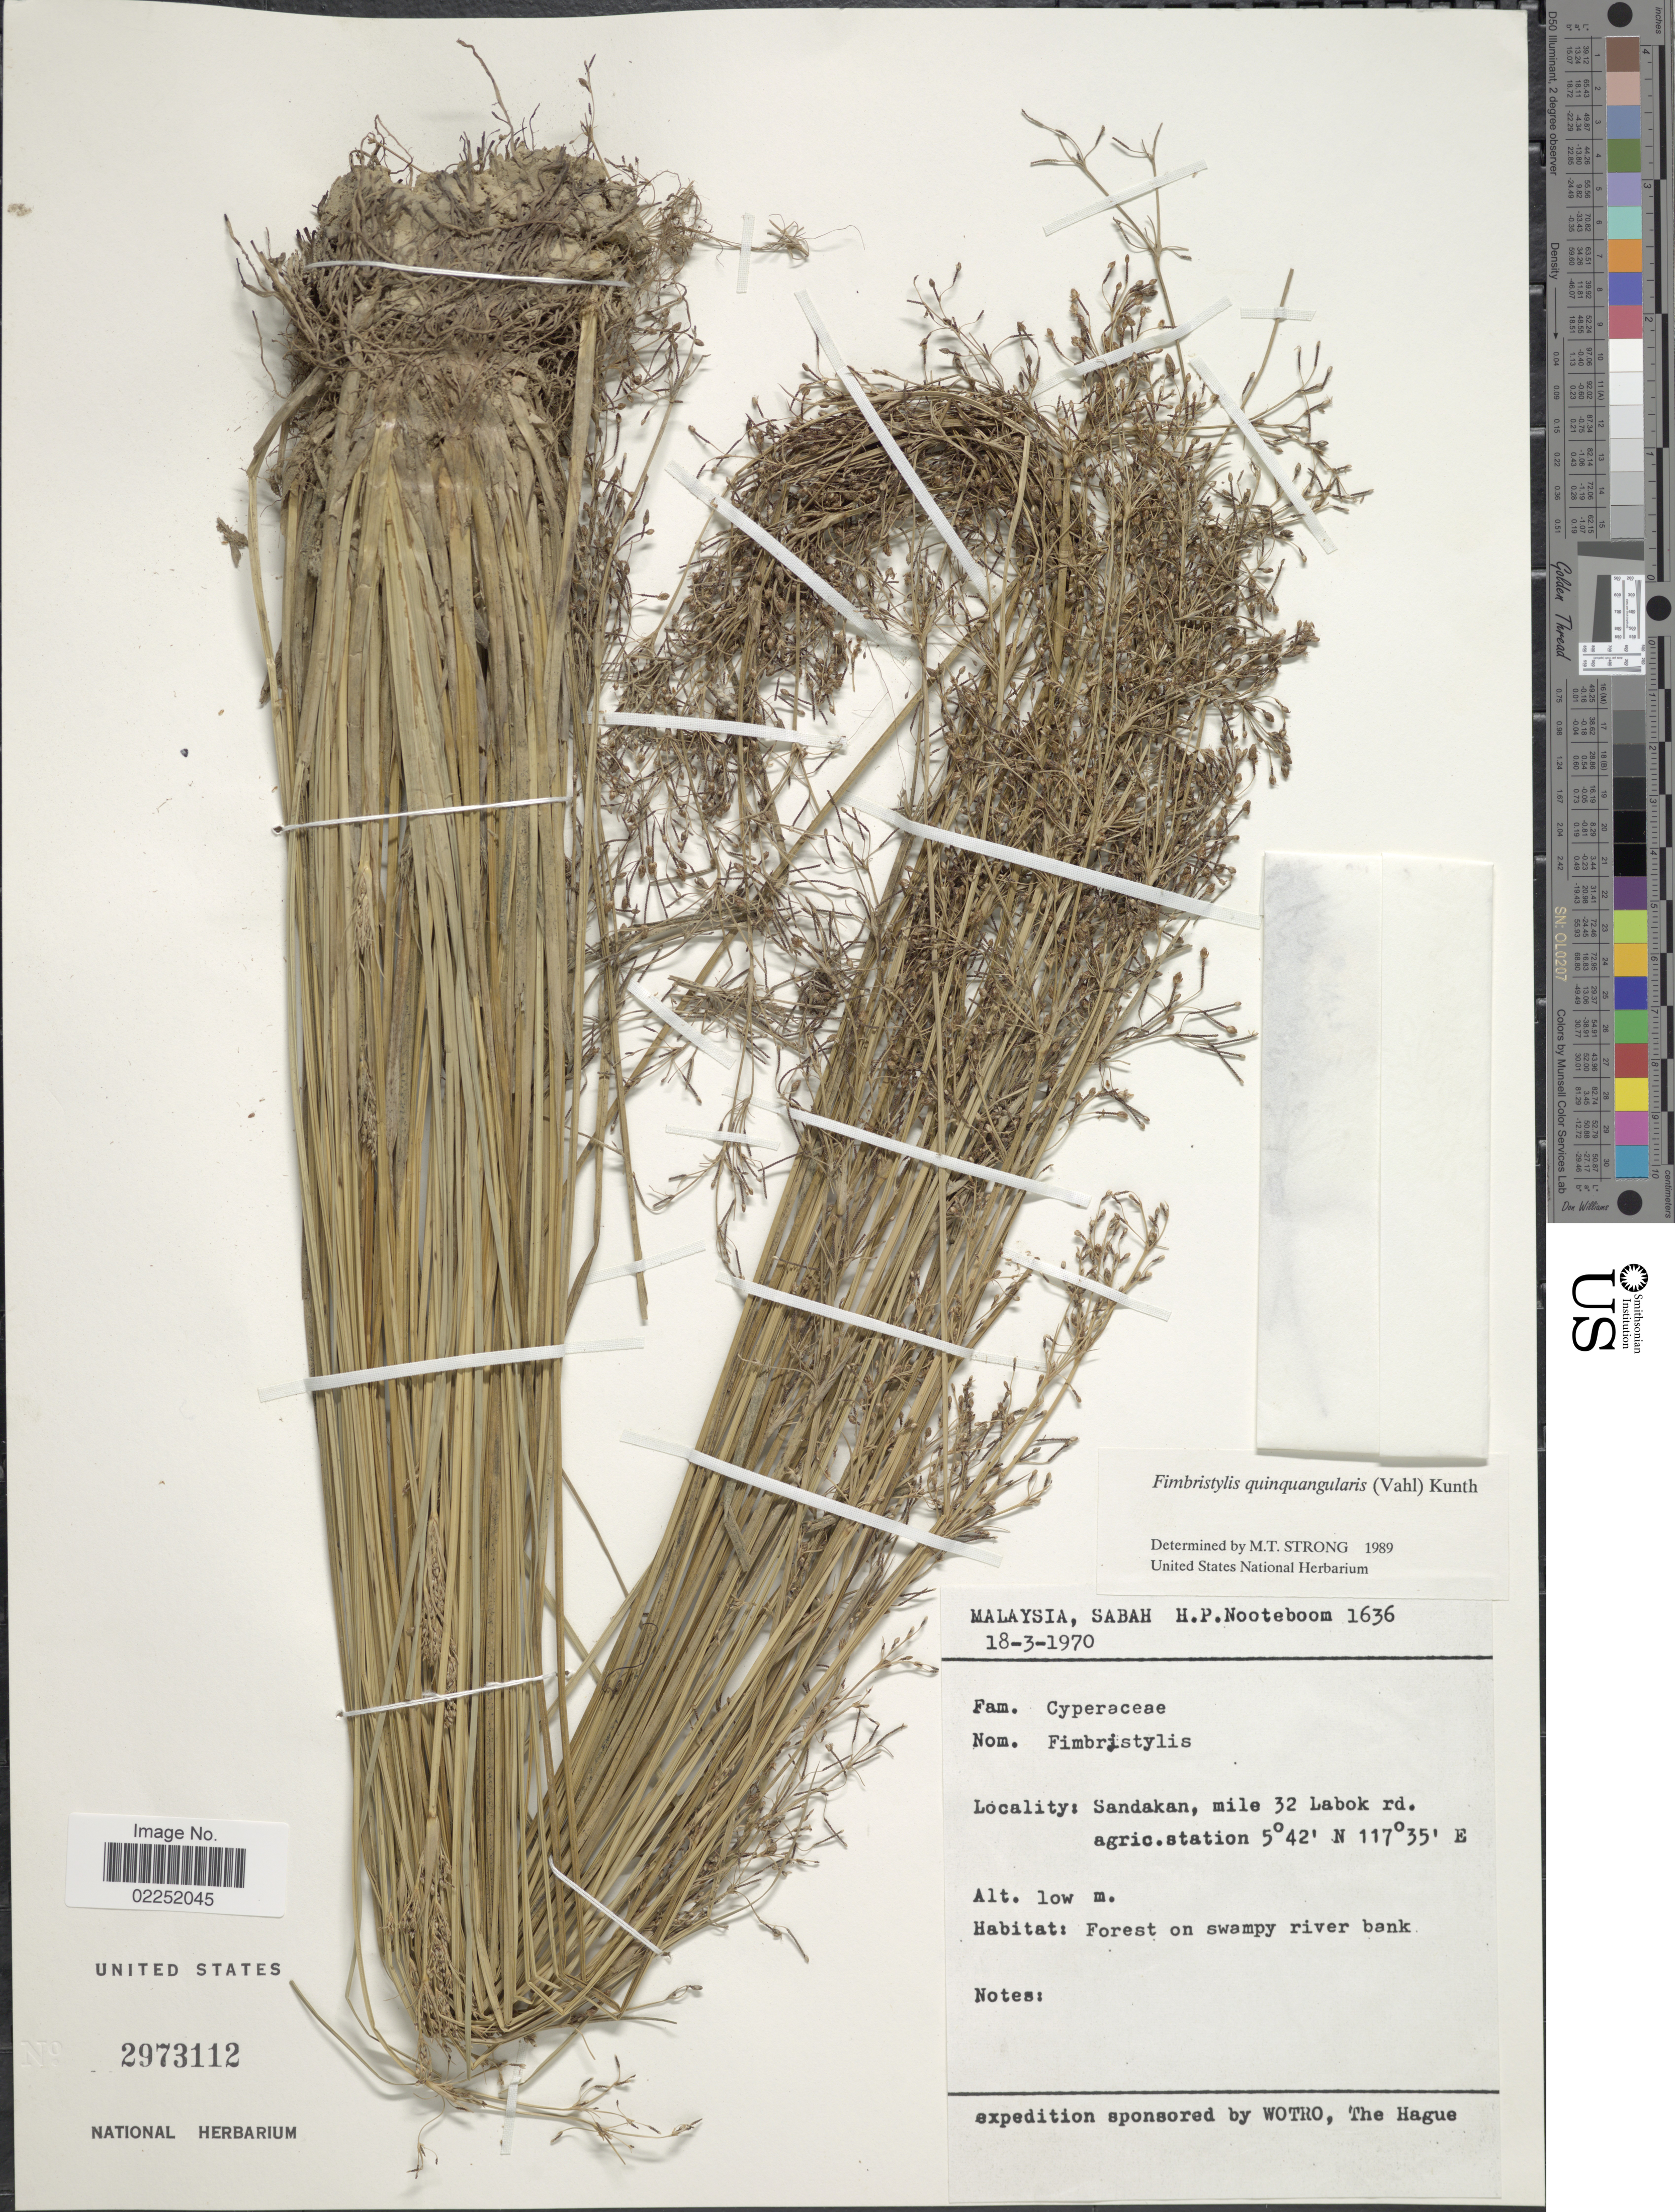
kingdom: Plantae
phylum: Tracheophyta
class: Liliopsida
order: Poales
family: Cyperaceae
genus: Fimbristylis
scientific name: Fimbristylis littoralis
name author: Gaudich.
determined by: Strong, Mark T., (BOT), Smithsonian Institution - National Museum of Natural History (UNITED STATES)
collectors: H. P. Nooteboom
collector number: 1636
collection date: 1970-03-18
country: Malaysia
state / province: Sabah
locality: Sandakan, mile 32 Labok rd. agric station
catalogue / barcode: US 2973112